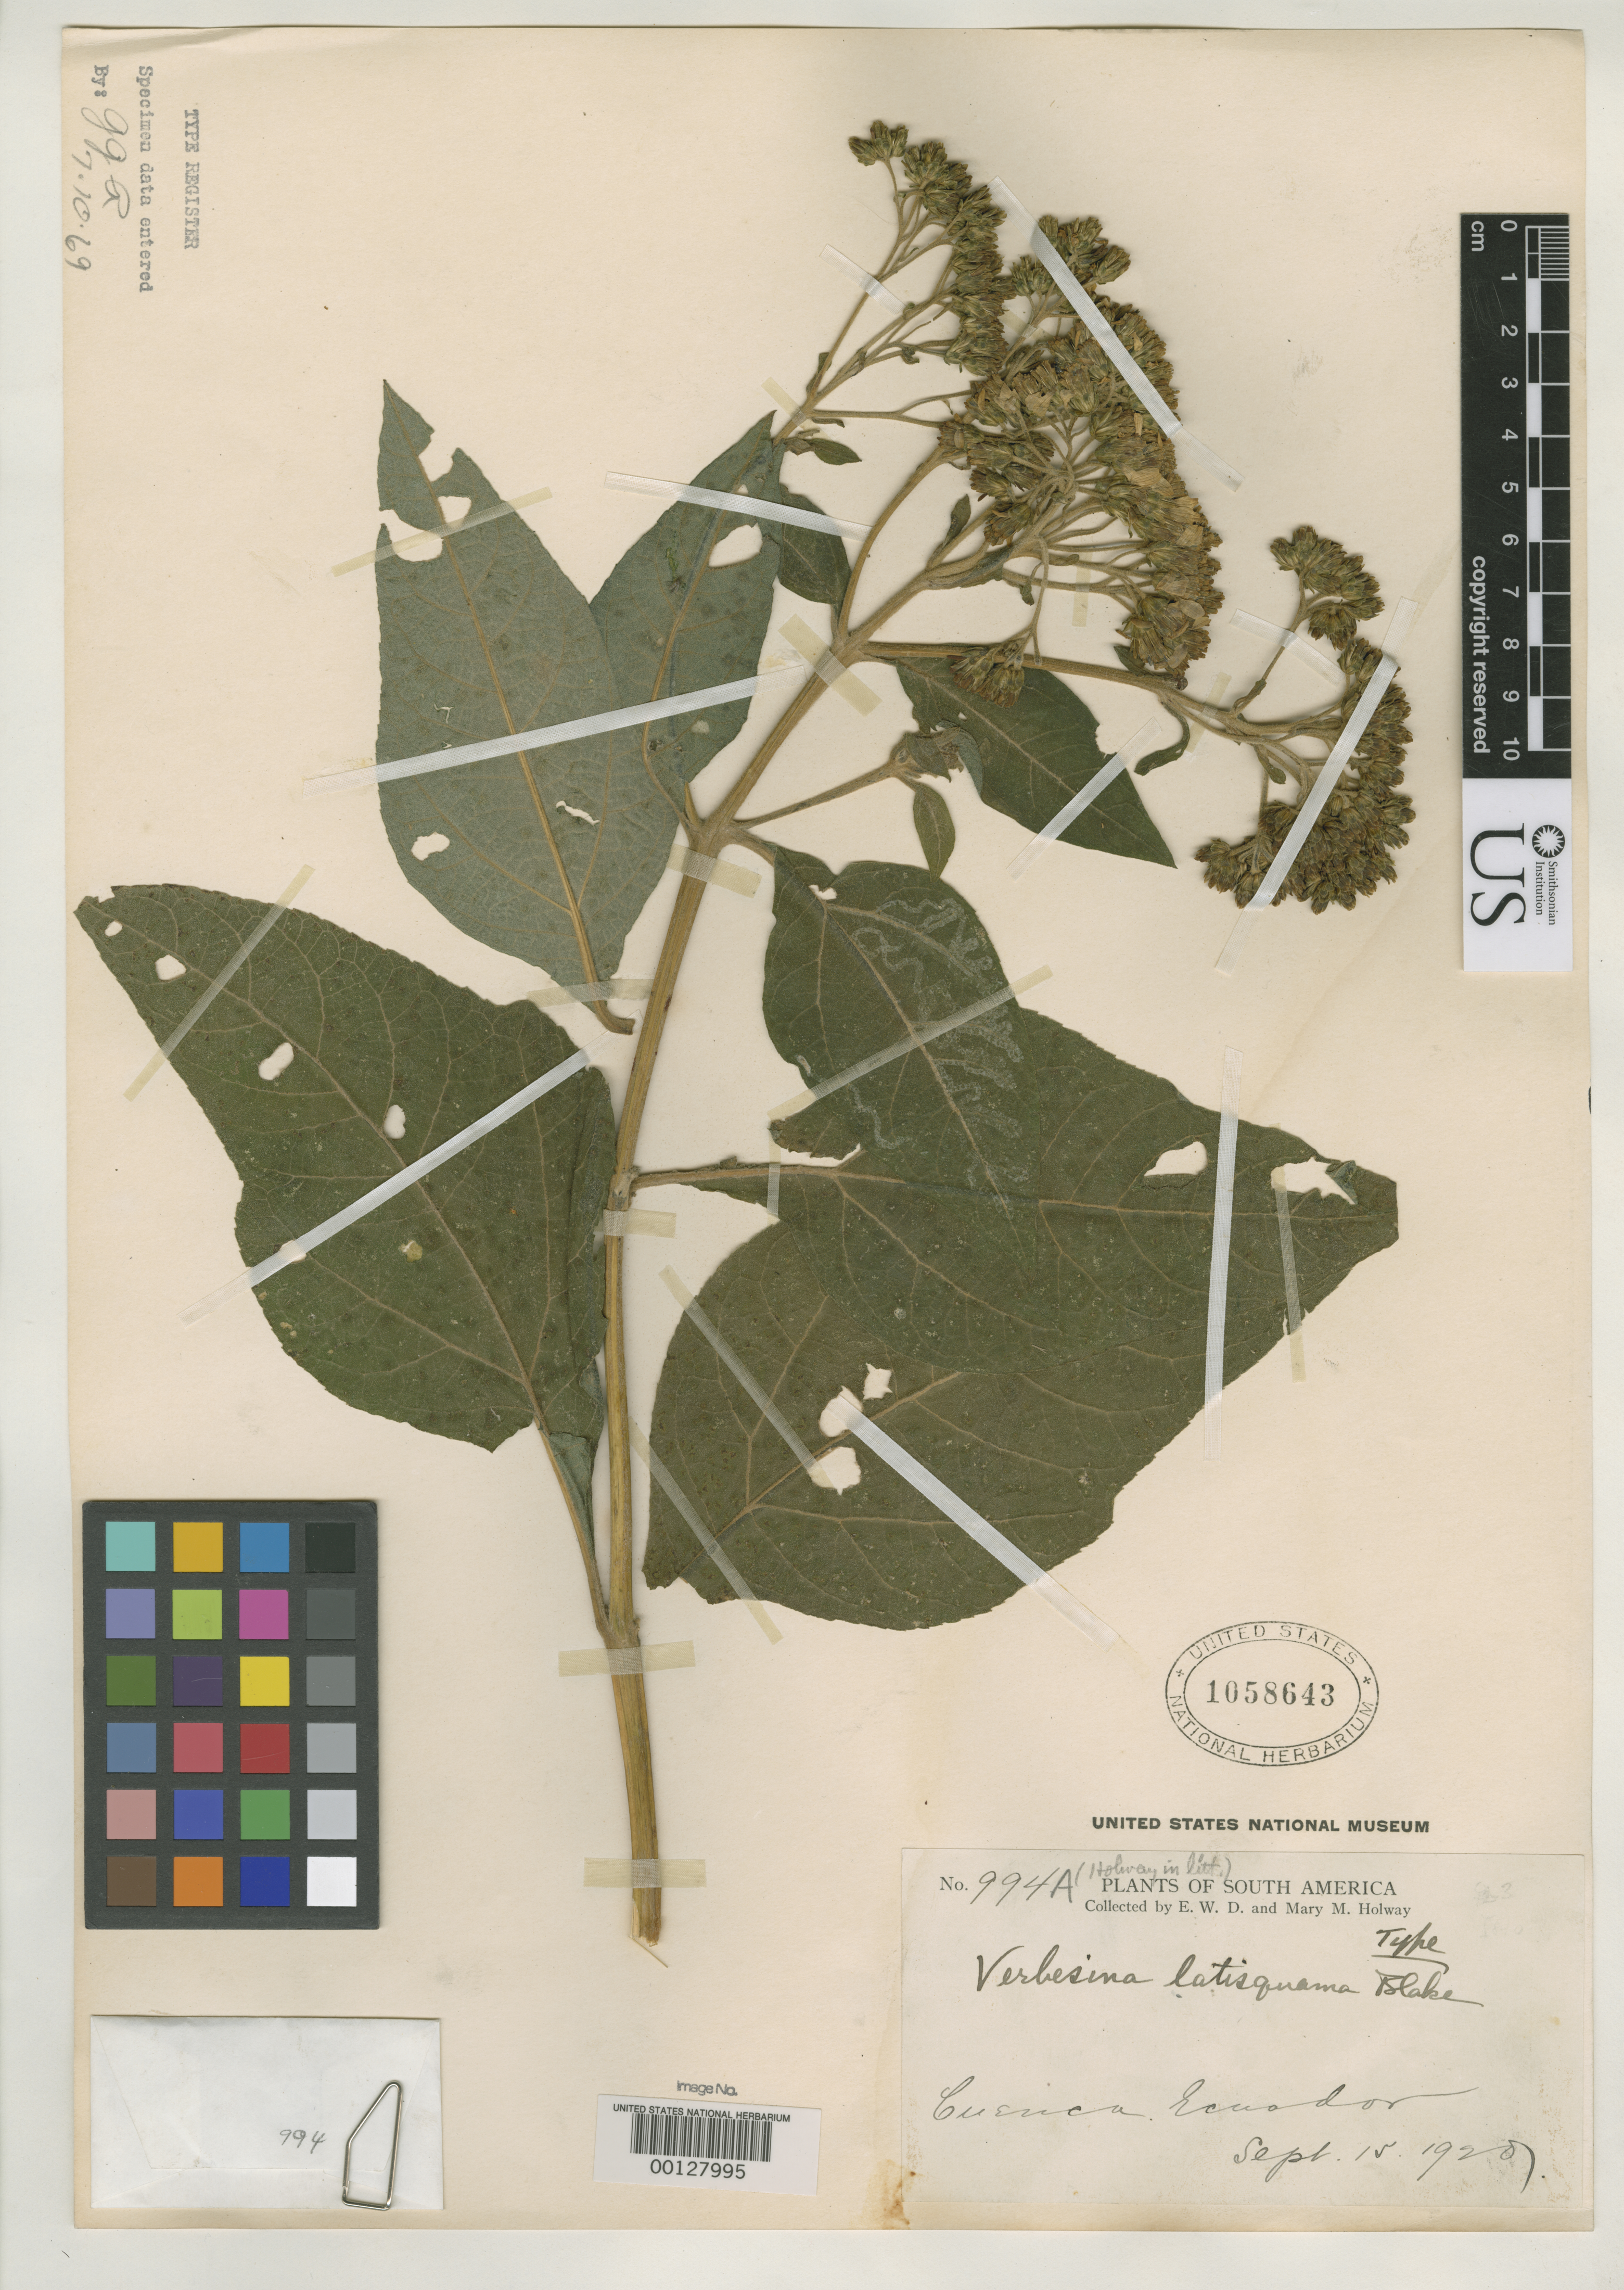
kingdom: Plantae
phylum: Tracheophyta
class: Magnoliopsida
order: Asterales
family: Asteraceae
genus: Verbesina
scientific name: Verbesina latisquama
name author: S.F. Blake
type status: Holotype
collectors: E. W. D. Holway & M. M. Holway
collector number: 994a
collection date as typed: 15 Sep 1920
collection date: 1920-09-15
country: Ecuador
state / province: Azuay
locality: Cuenca.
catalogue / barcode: US 1058643